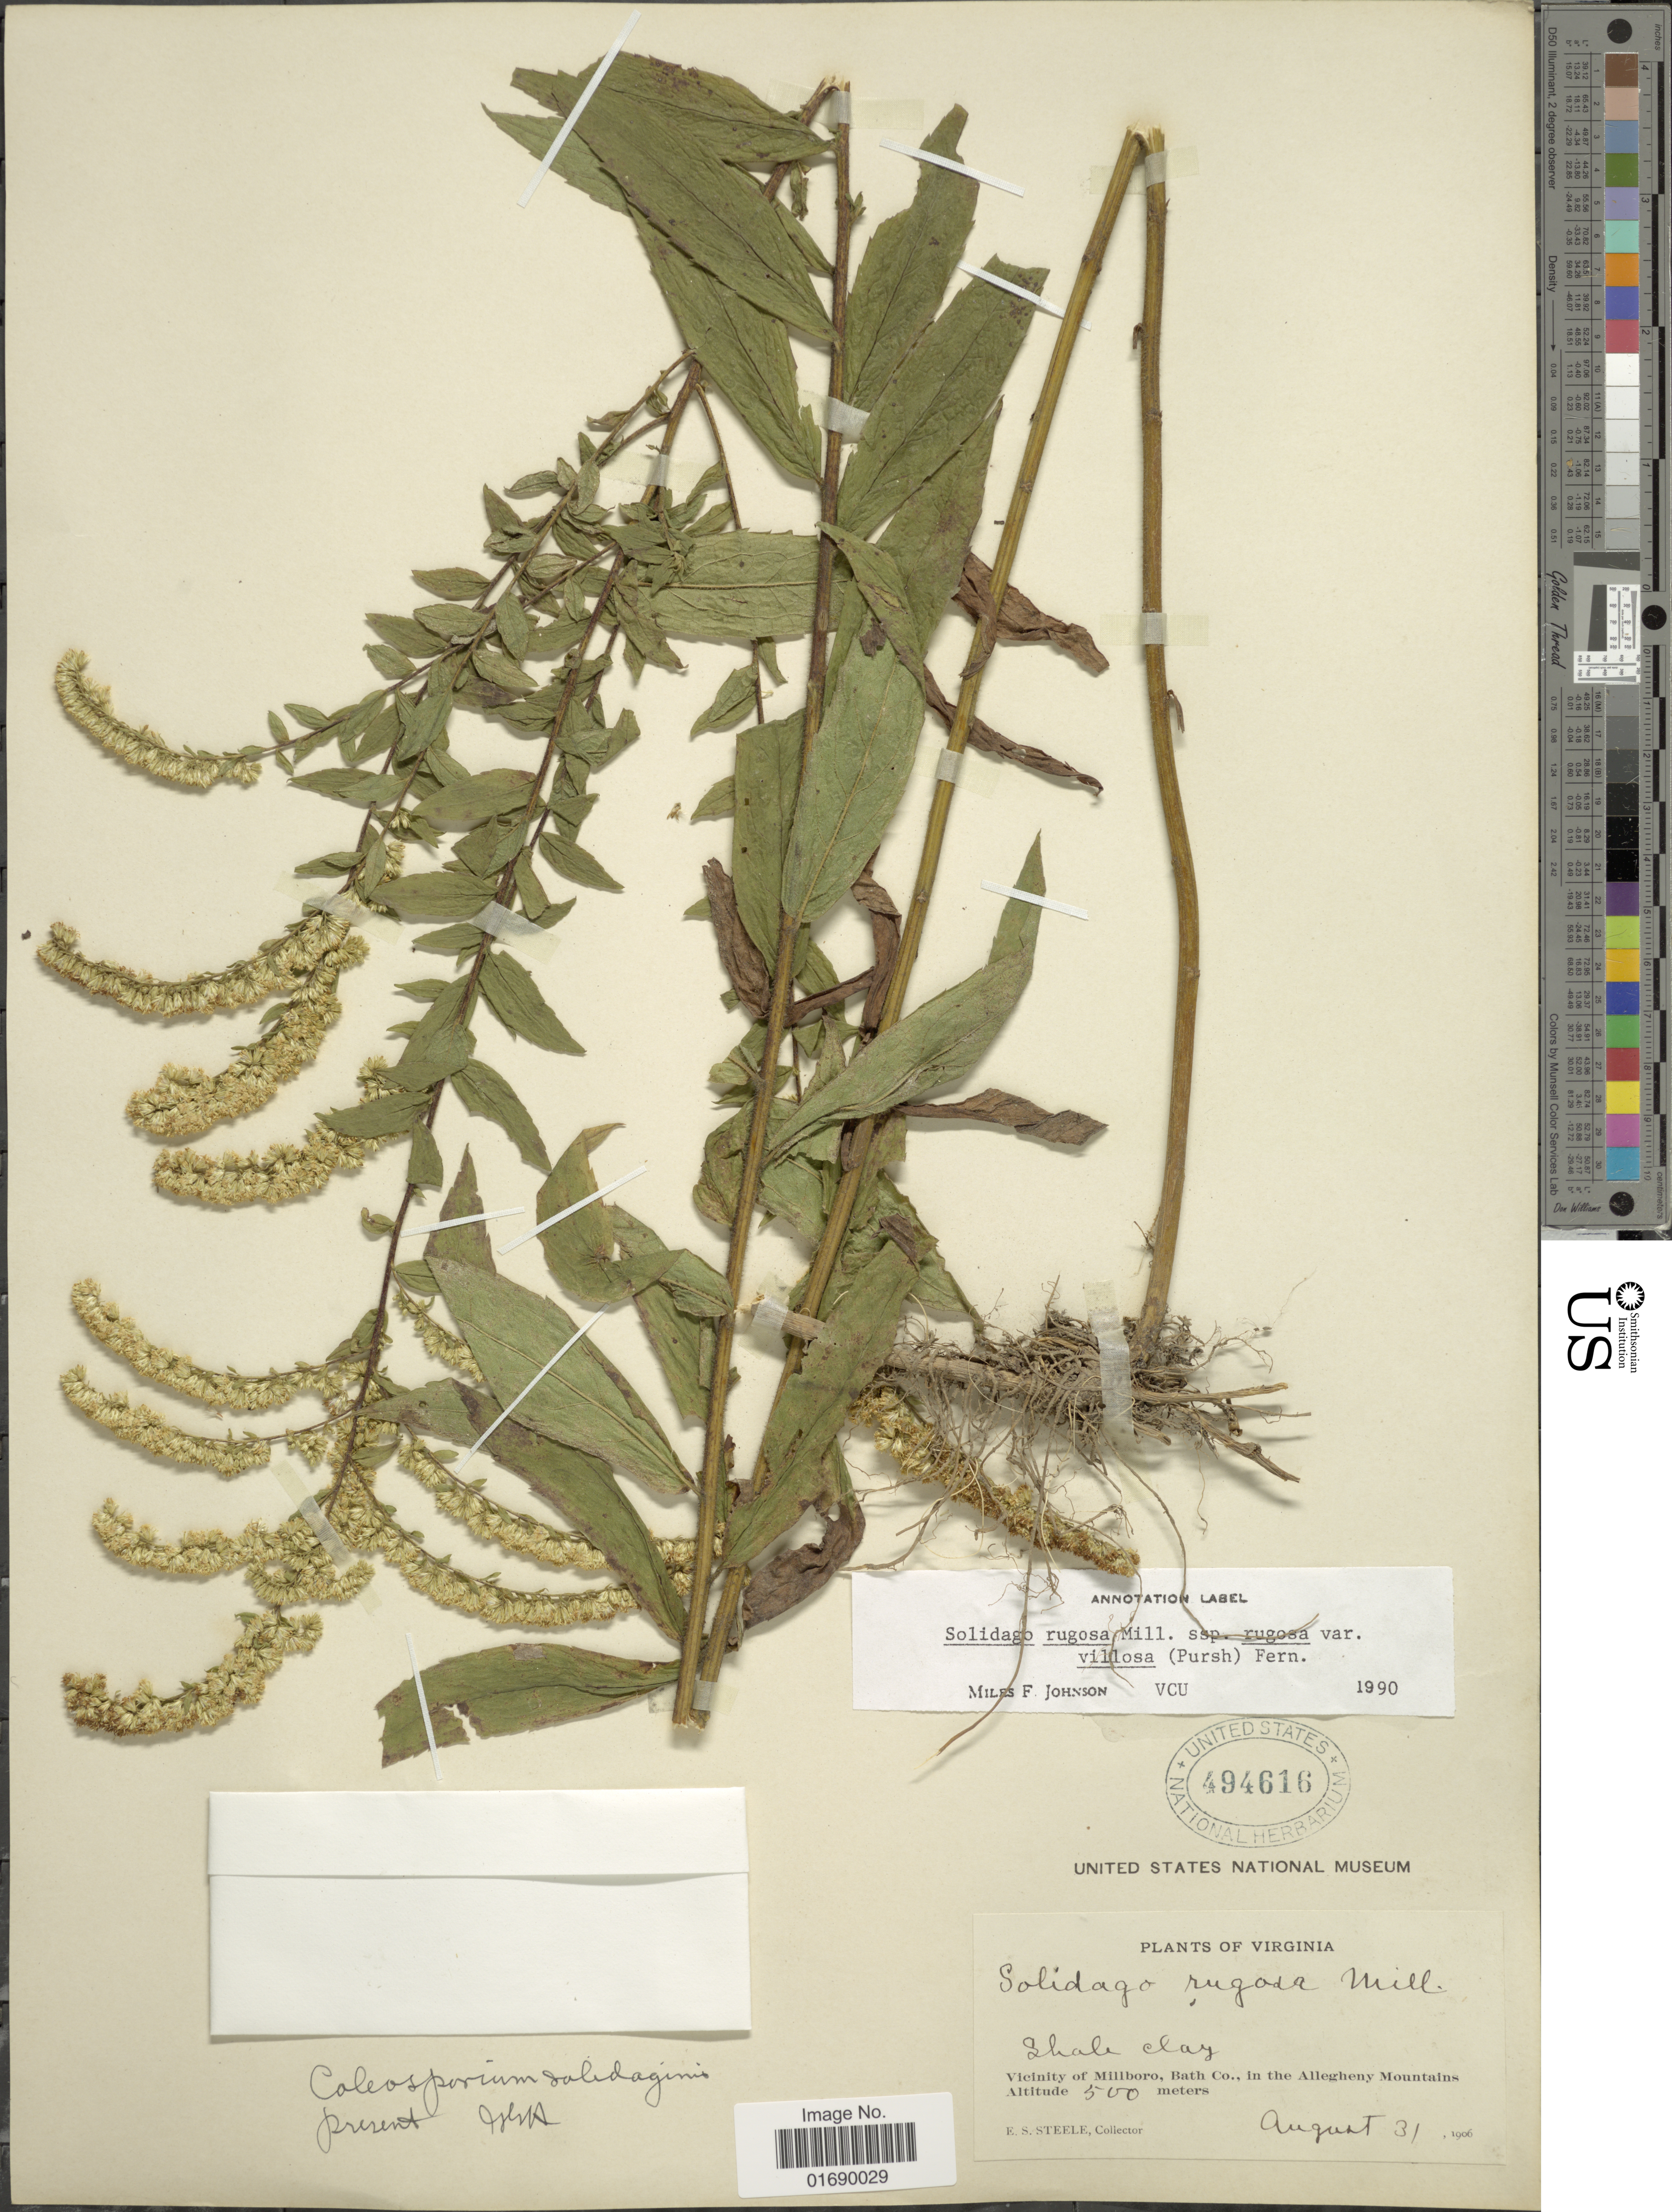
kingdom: Plantae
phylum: Tracheophyta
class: Magnoliopsida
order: Asterales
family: Asteraceae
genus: Solidago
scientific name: Solidago rugosa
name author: Mill.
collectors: E. Steele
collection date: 1906-08-31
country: United States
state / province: Virginia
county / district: Bath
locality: Shale clay, Vicinity of Millboro, Bath Co., in the Allegheny Mountains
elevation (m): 500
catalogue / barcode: US 494616